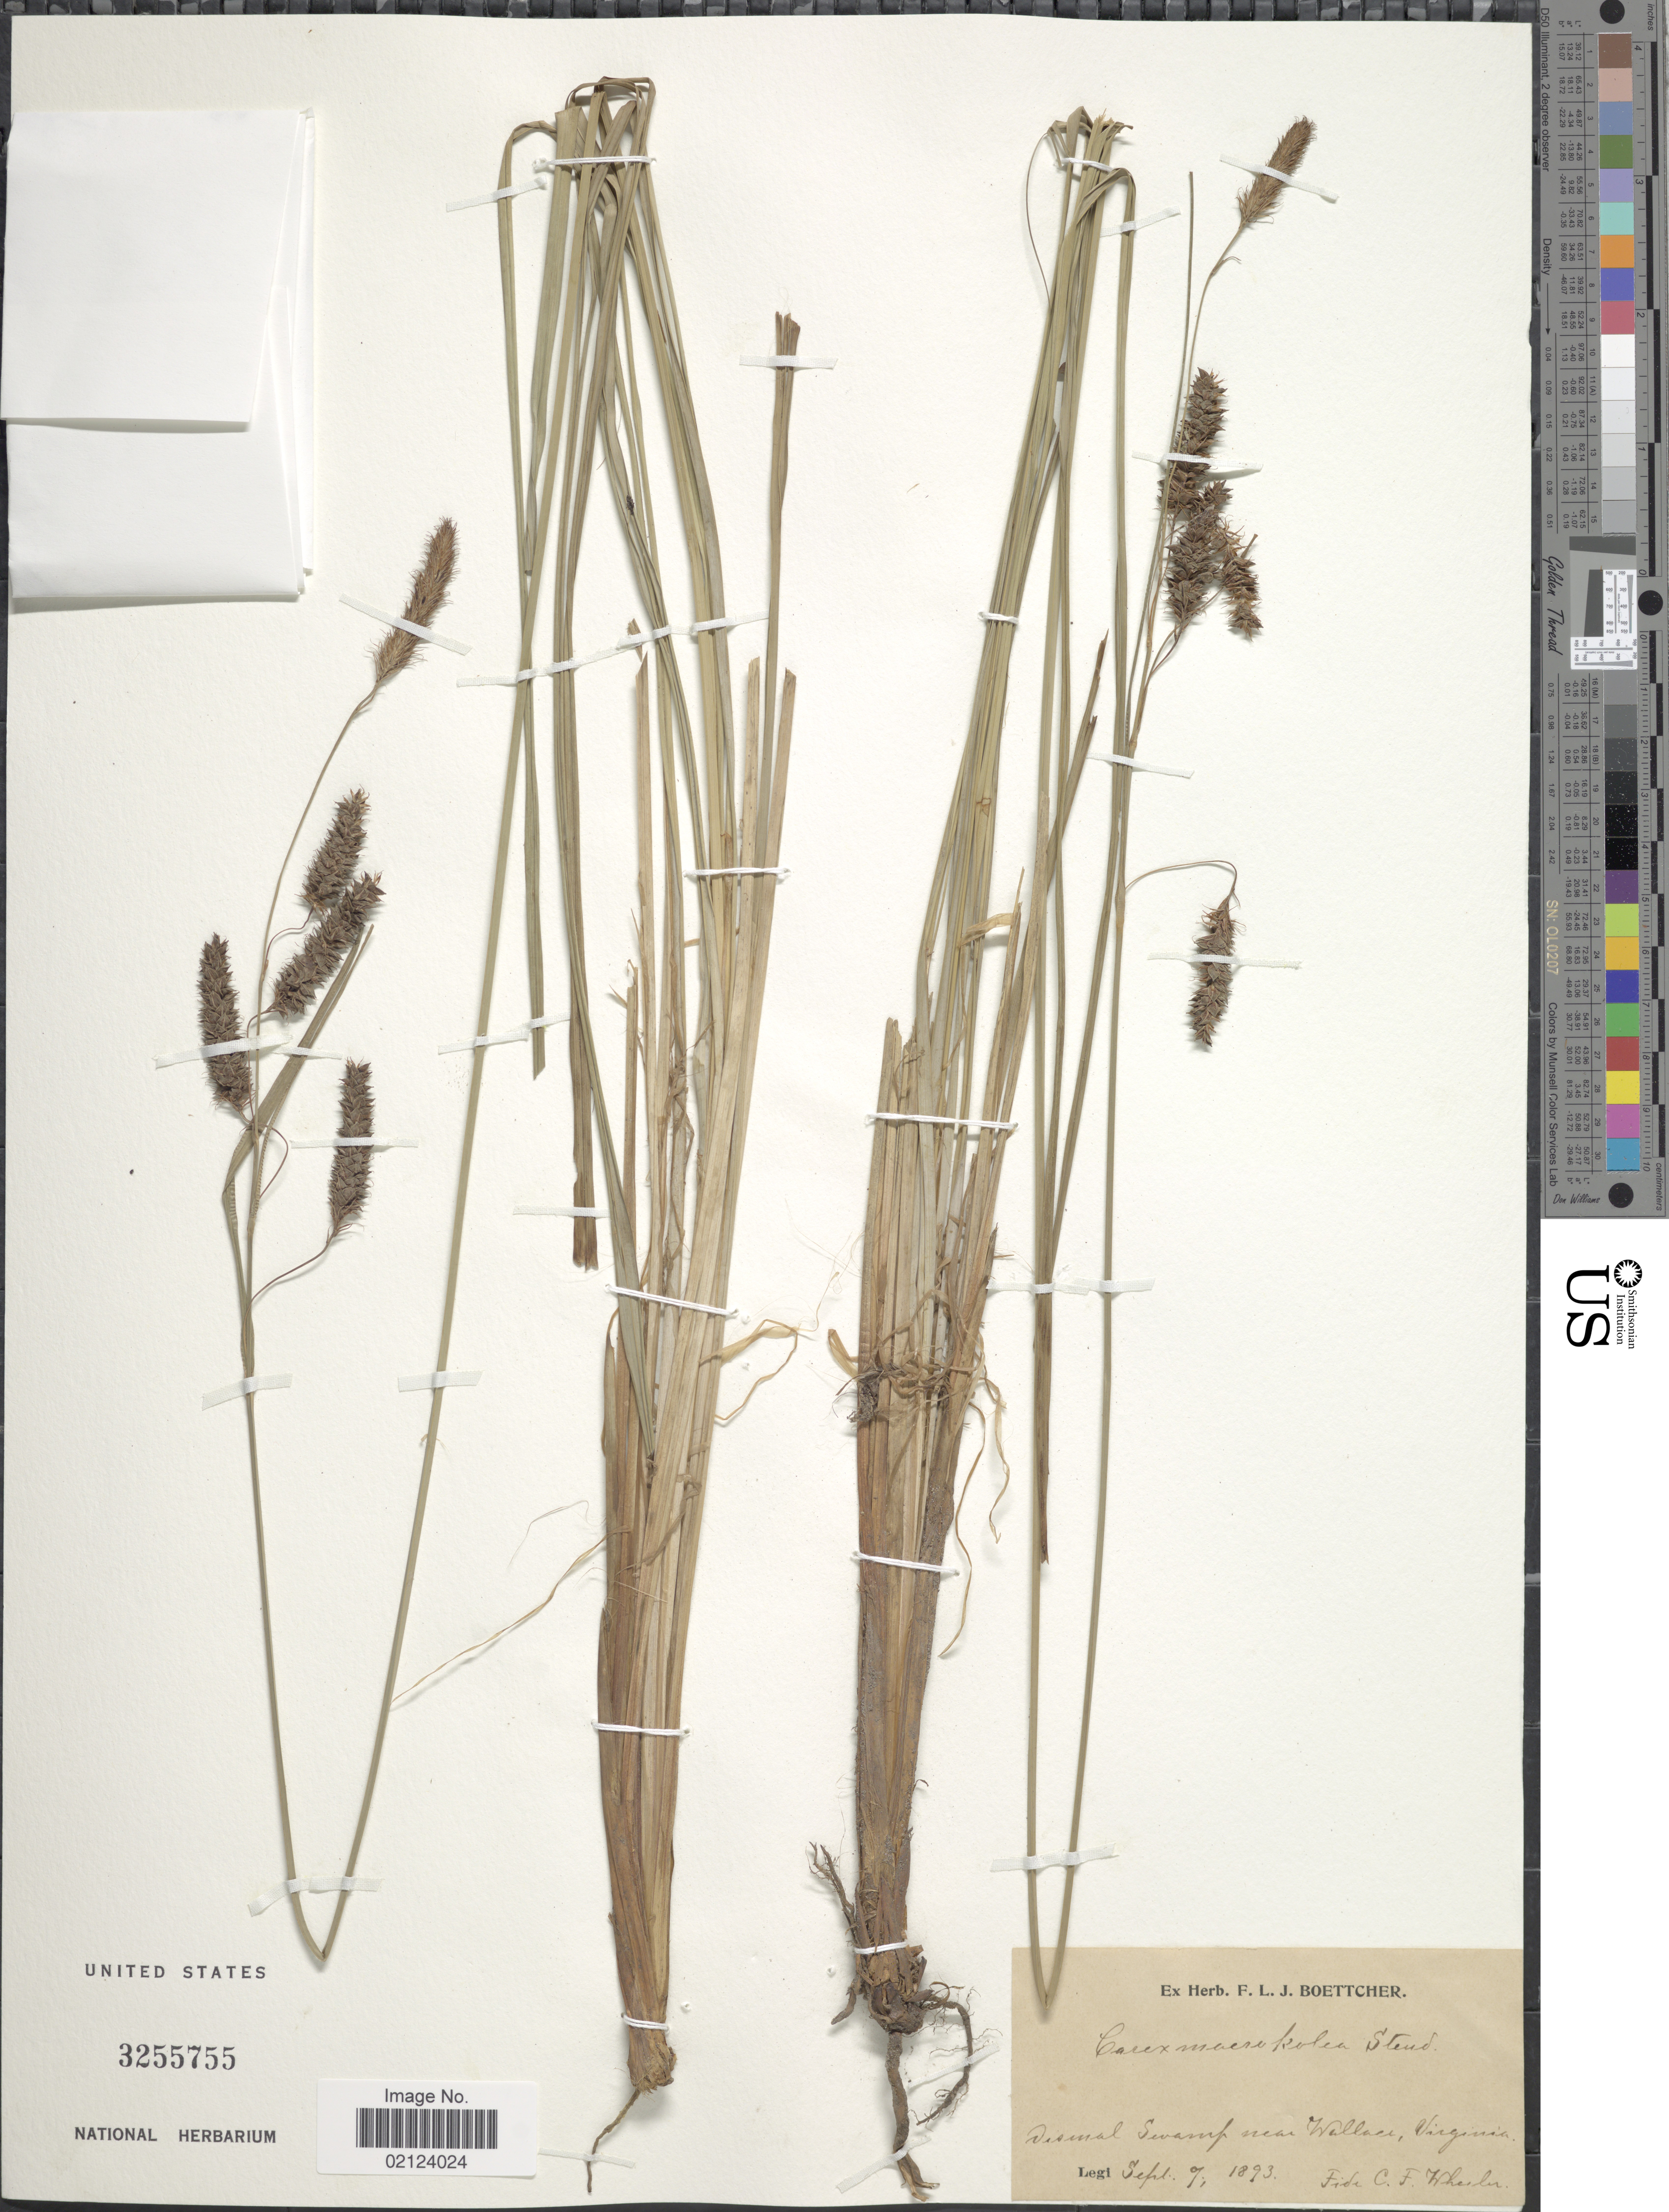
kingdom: Plantae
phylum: Tracheophyta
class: Liliopsida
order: Poales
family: Cyperaceae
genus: Carex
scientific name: Carex glaucescens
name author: Elliott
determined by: Strong, Mark T., (BOT), Smithsonian Institution - National Museum of Natural History (UNITED STATES)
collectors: C. Wheeler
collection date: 1893-09-09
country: United States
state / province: Virginia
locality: Dismal Swamp near Wallace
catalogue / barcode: US 3255755